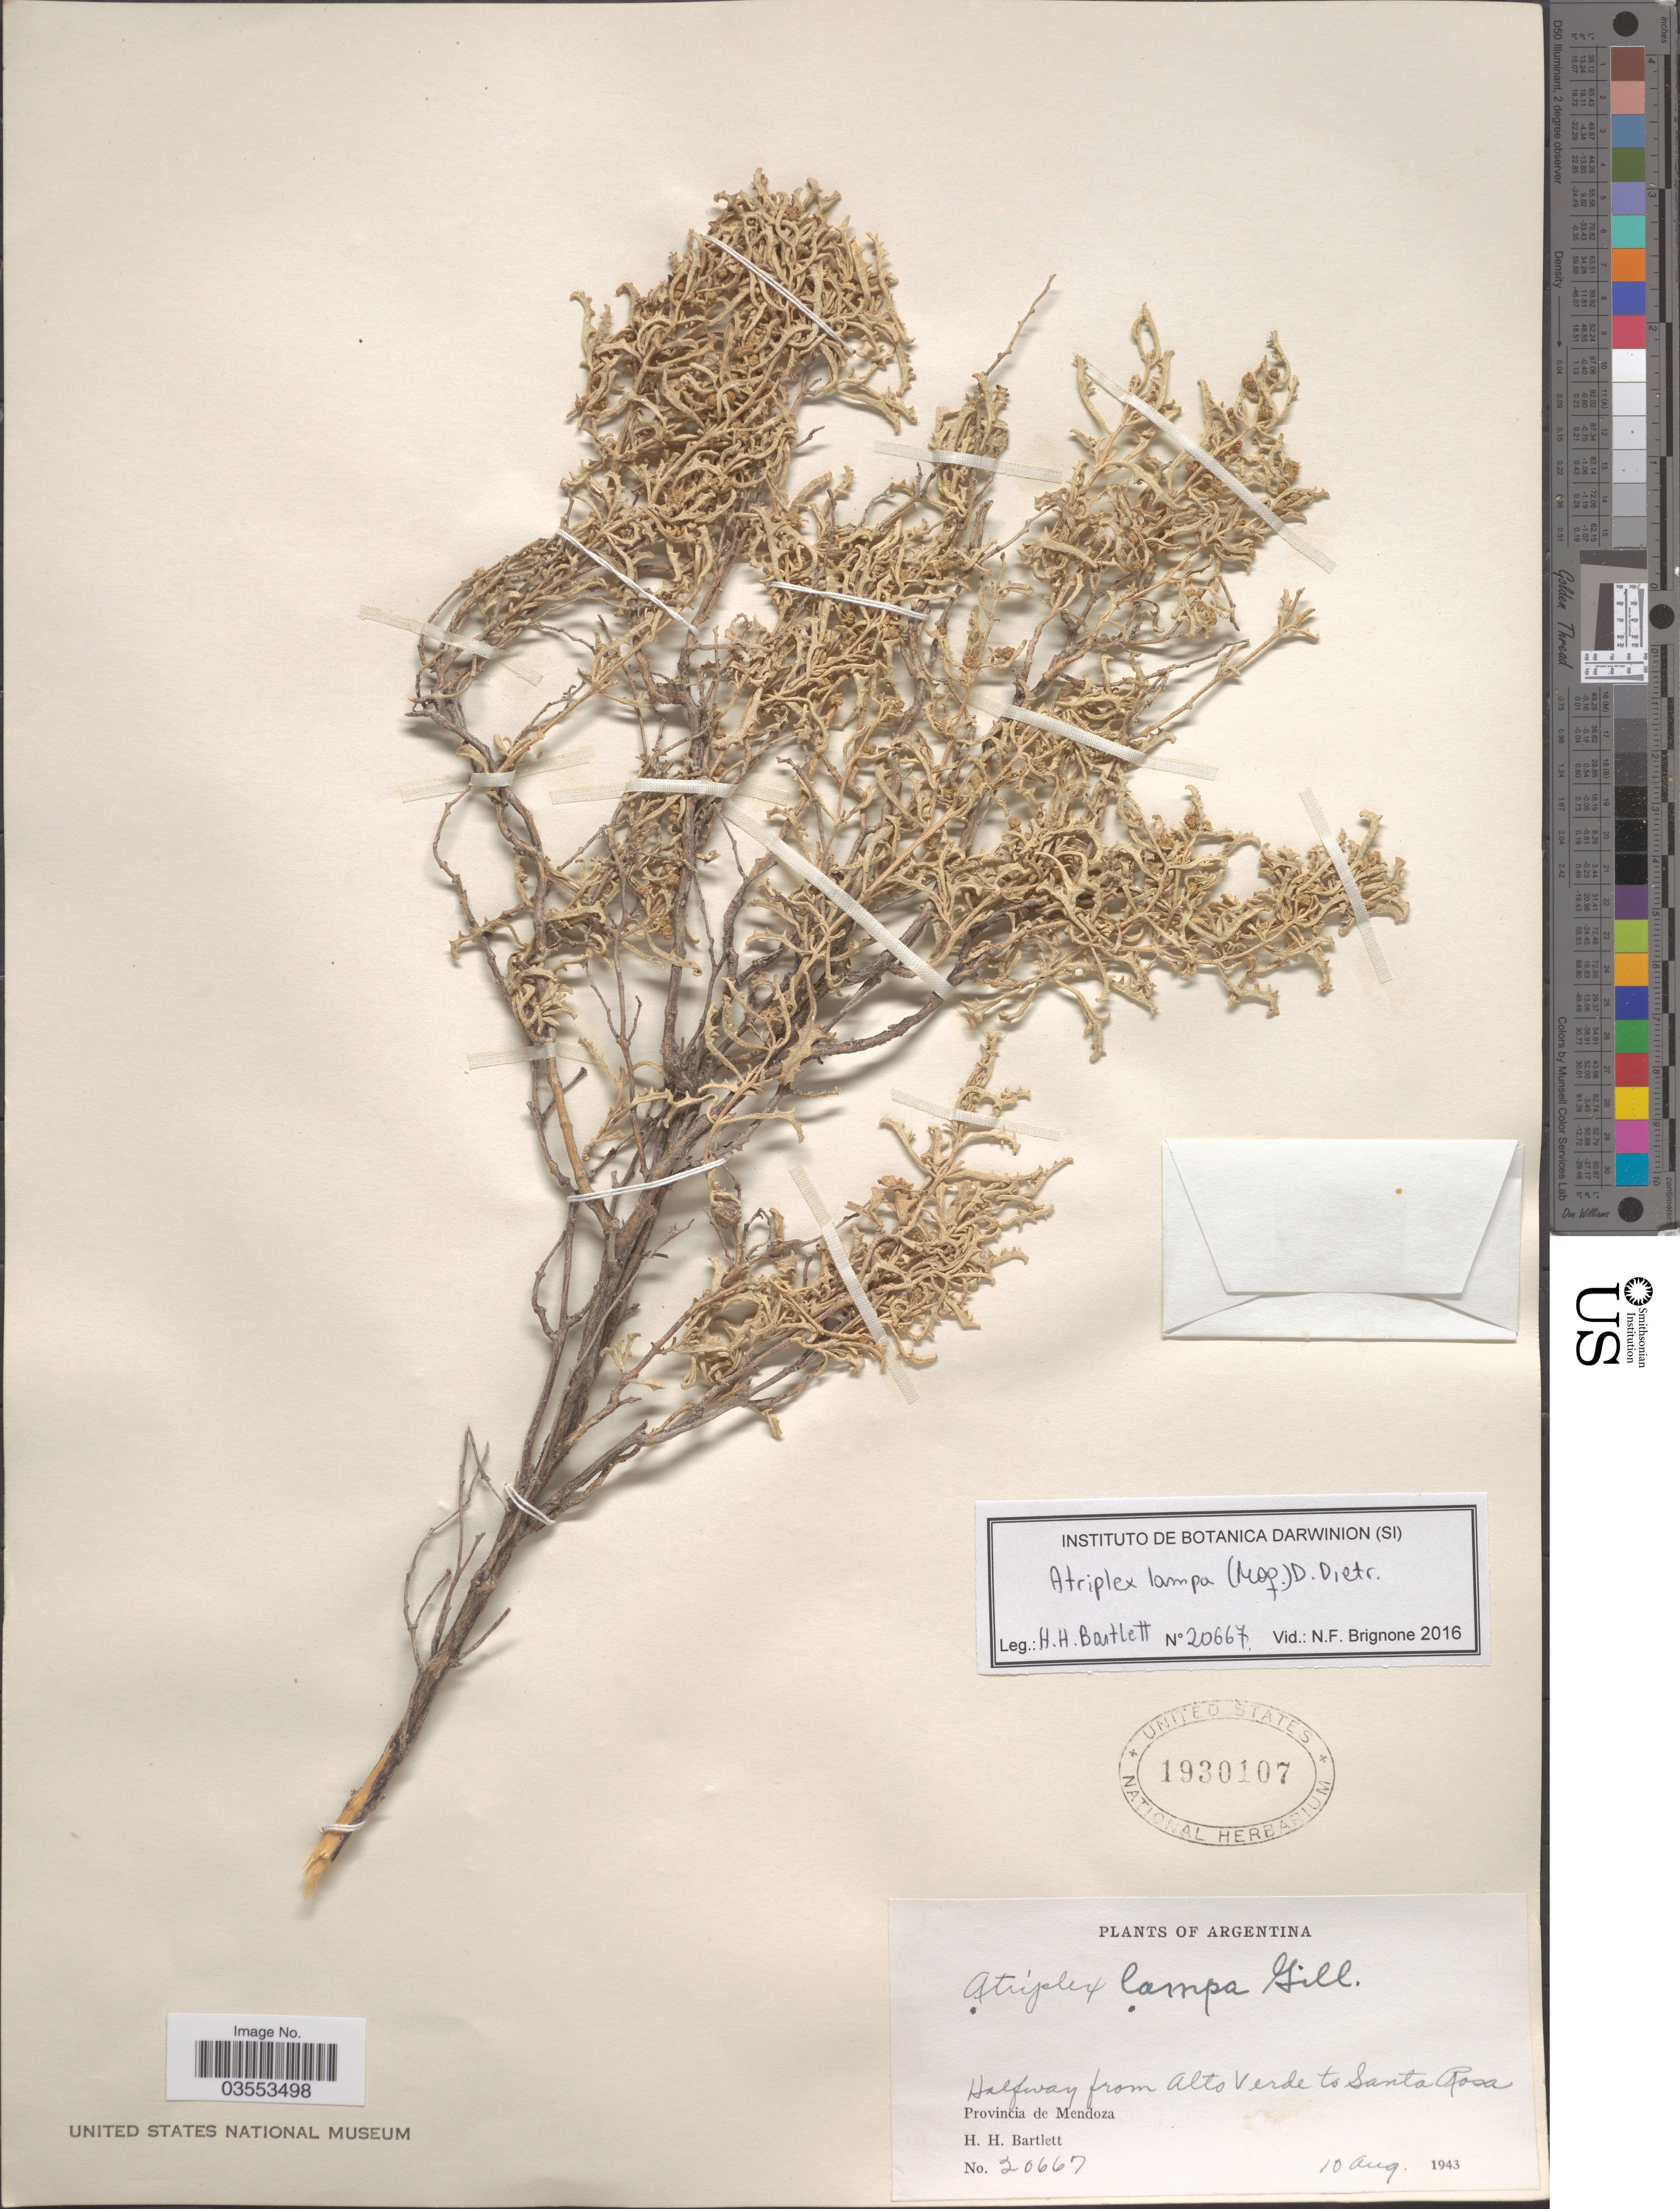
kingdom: Plantae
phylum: Tracheophyta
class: Magnoliopsida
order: Caryophyllales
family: Amaranthaceae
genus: Atriplex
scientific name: Atriplex lampa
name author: (Moq.) Gillies ex D. Dietr.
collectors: H. H. Bartlett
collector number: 20667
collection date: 1943-08-10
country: Argentina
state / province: Mendoza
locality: Halfway from Alto Verde to Santa Rosa.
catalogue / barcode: US 1930107